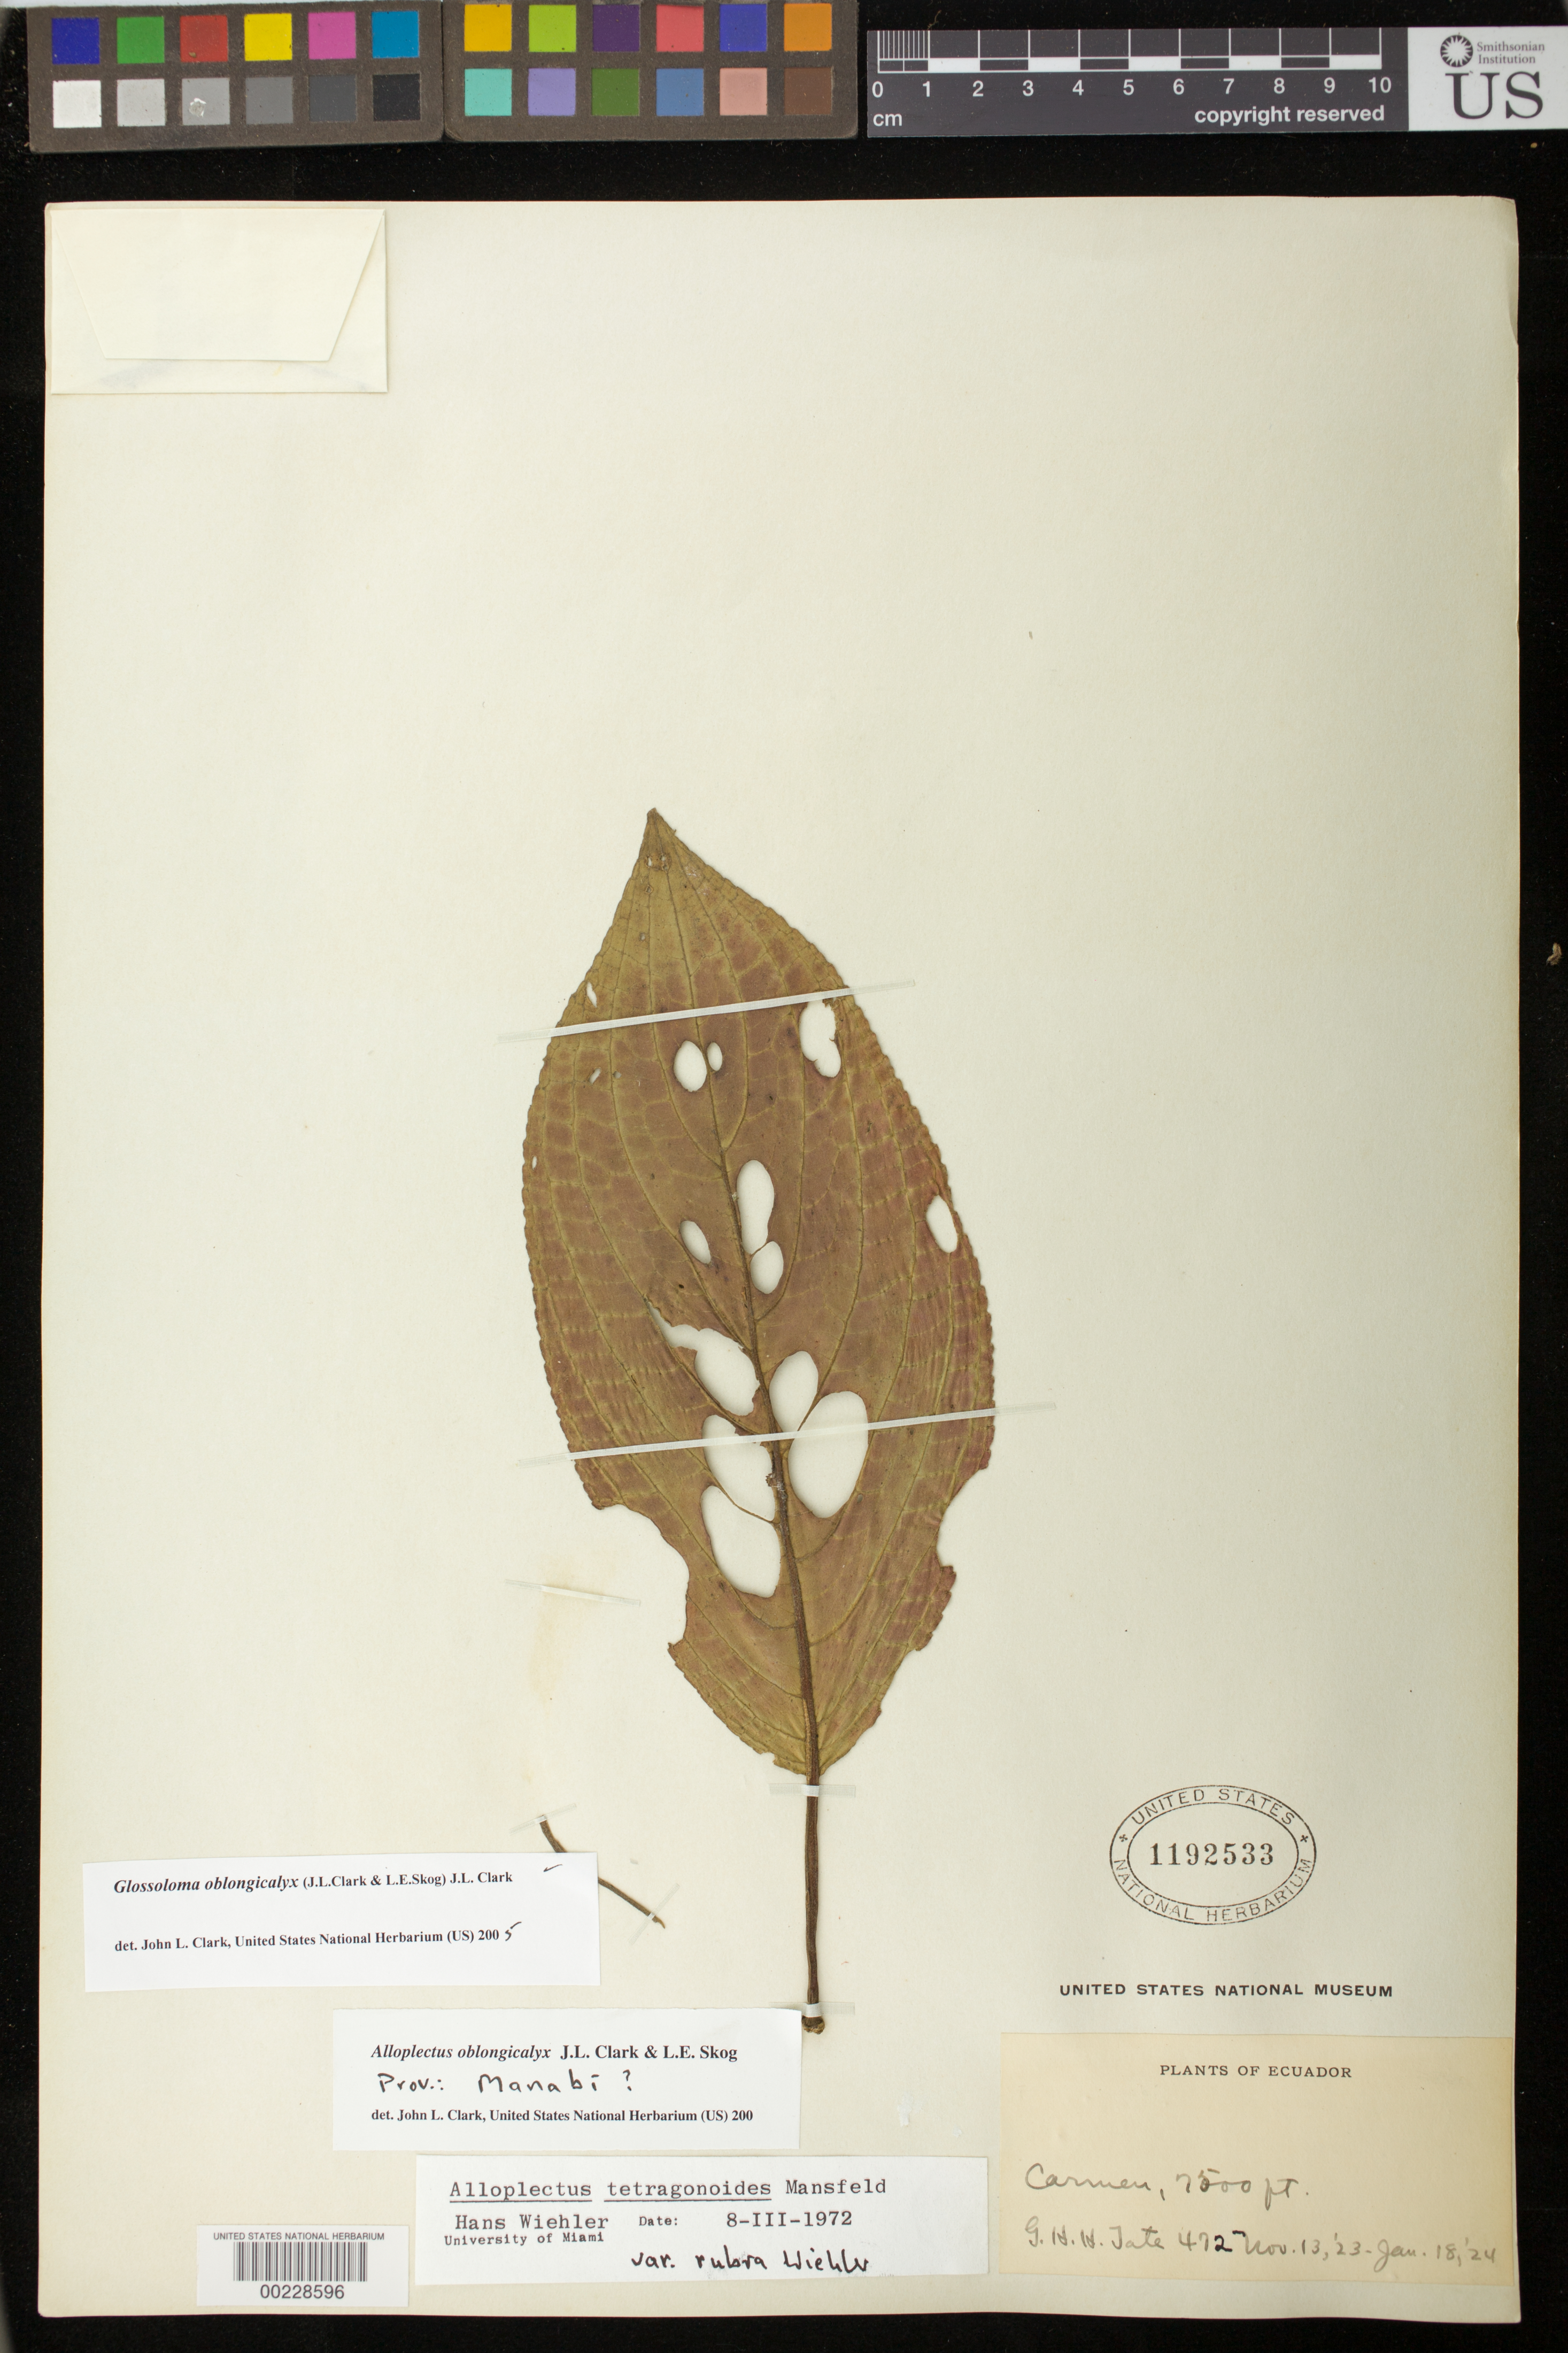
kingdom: Plantae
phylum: Tracheophyta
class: Magnoliopsida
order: Lamiales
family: Gesneriaceae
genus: Glossoloma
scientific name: Glossoloma oblongicalyx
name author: (J.L. Clark & L.E. Skog) J.L. Clark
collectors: G. Tate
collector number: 472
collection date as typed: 1923-24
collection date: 1923/1924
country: Ecuador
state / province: Manabí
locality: Carmen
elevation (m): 2286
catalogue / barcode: US 1192533